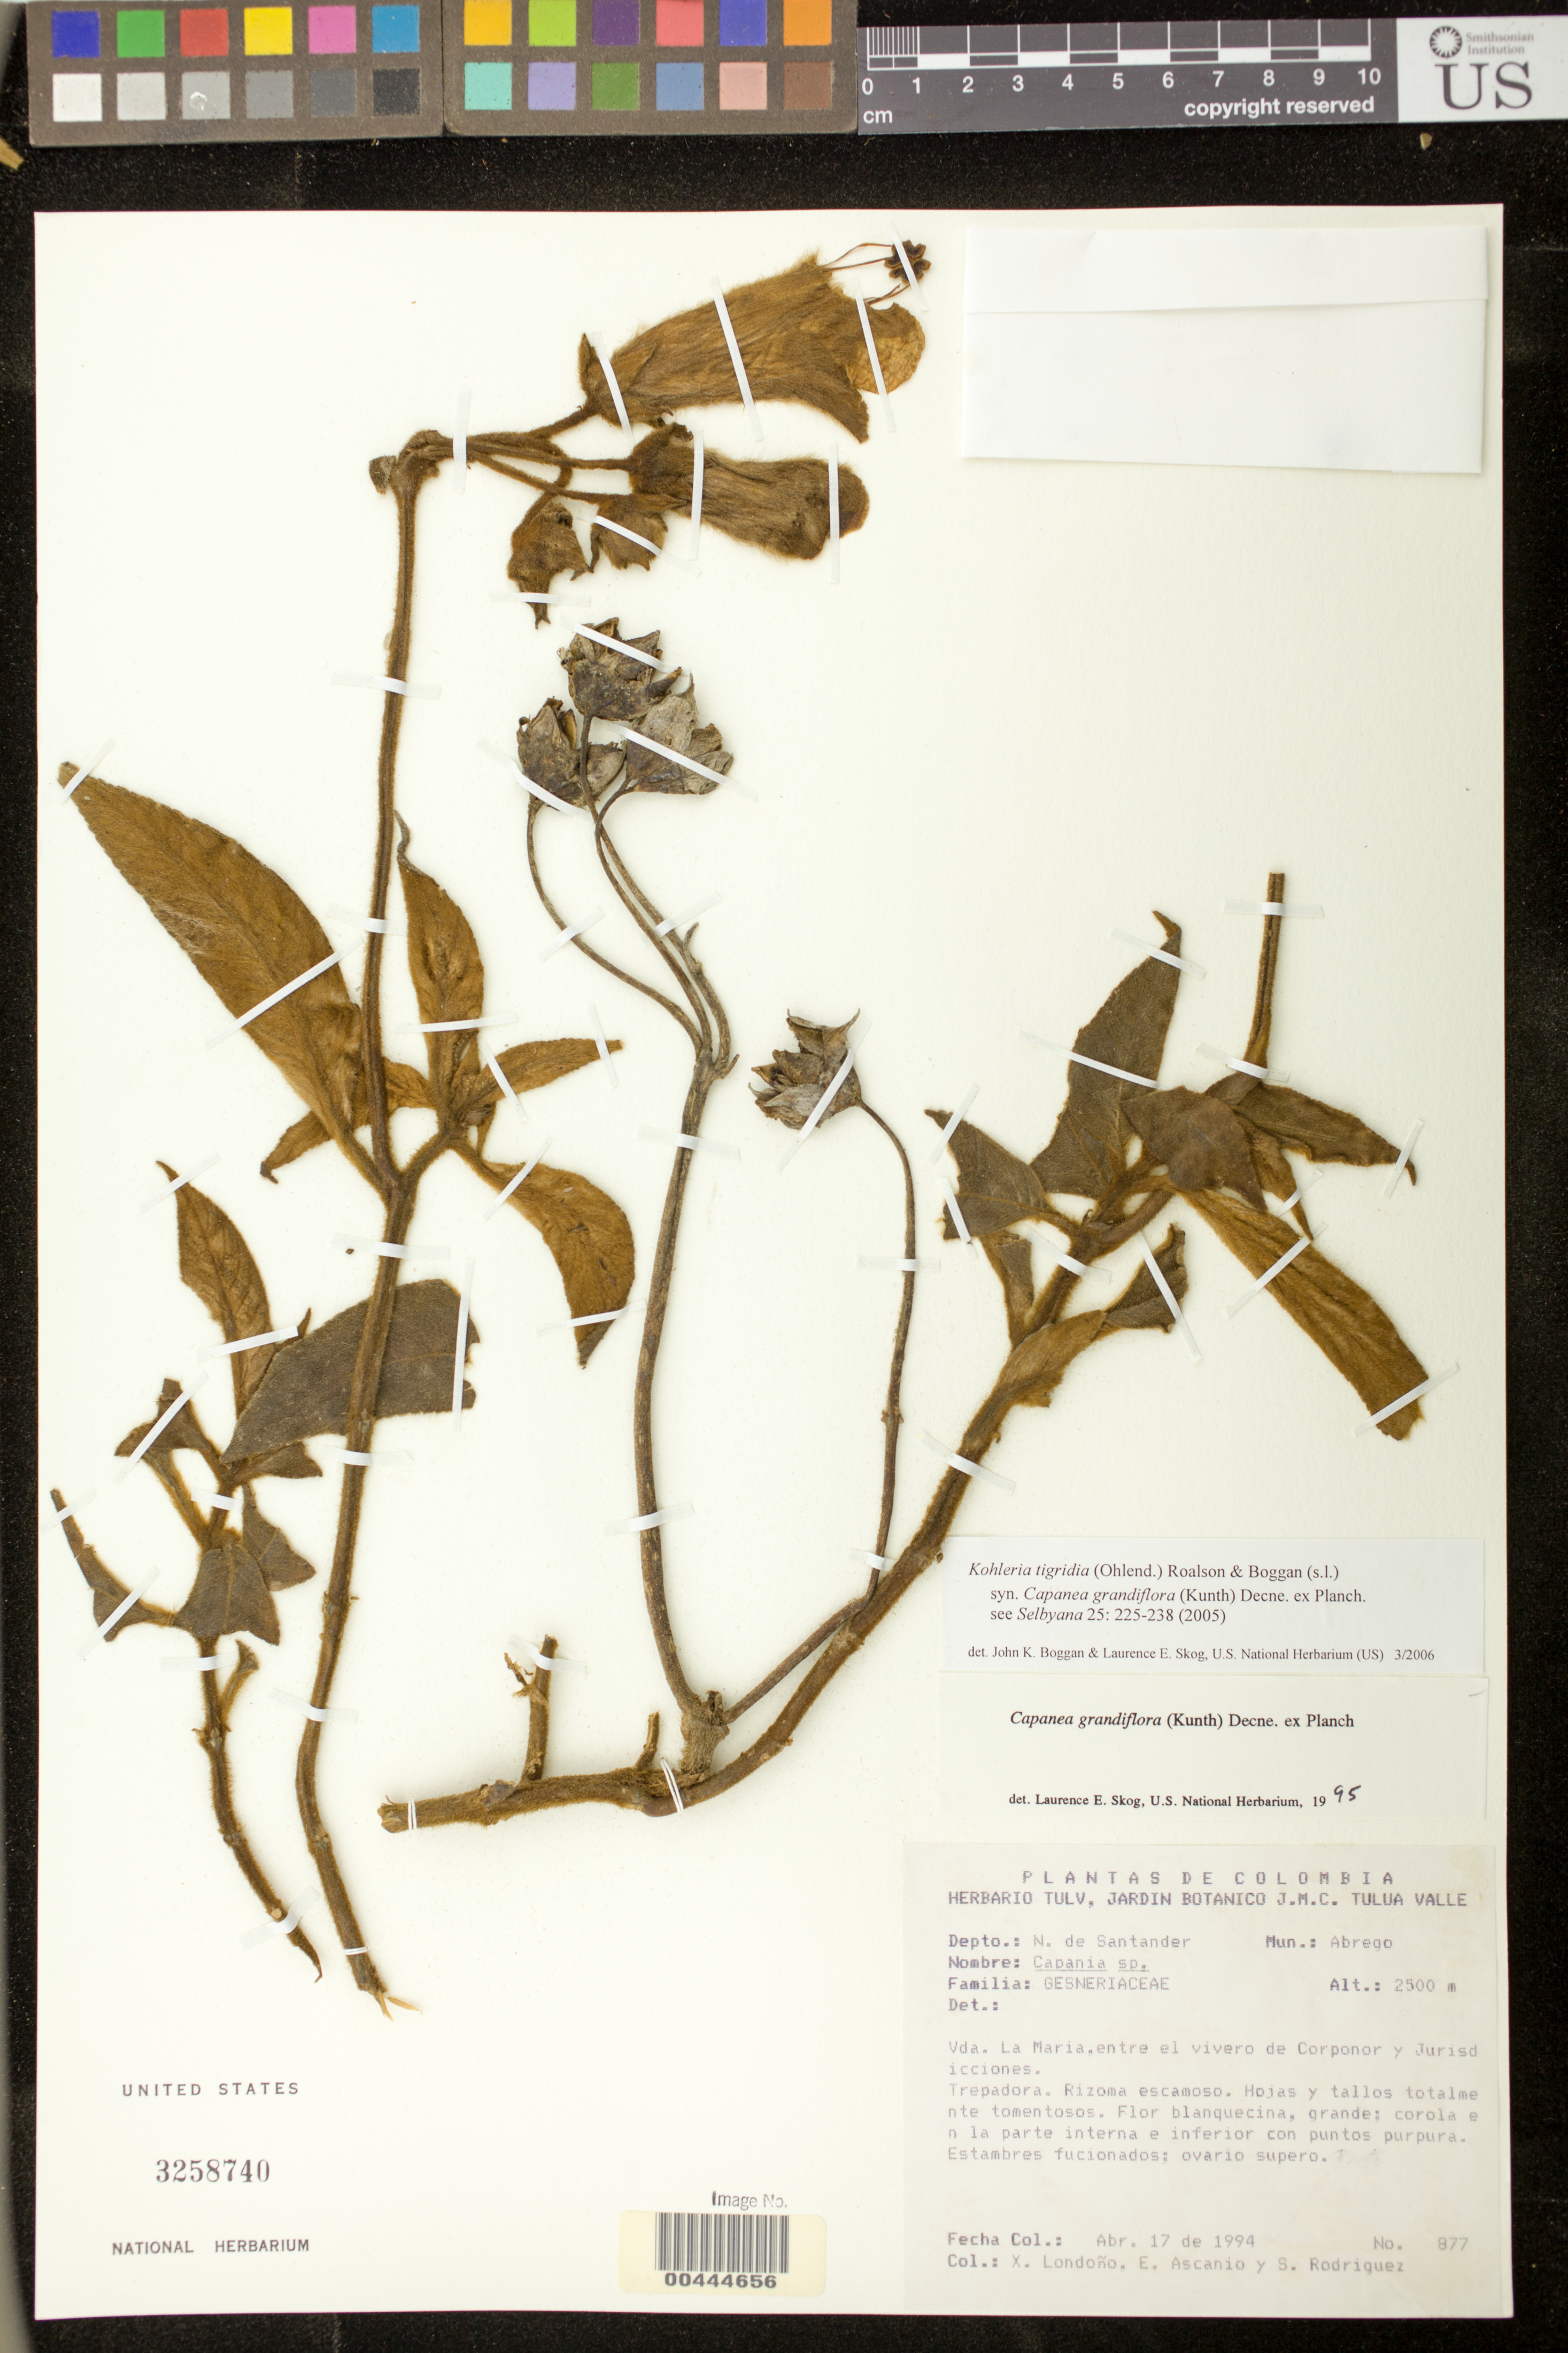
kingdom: Plantae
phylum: Tracheophyta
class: Magnoliopsida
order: Lamiales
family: Gesneriaceae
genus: Kohleria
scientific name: Kohleria tigridia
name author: (Ohlend.) Roalson & Boggan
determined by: Boggan, J. K.; Skog, L. E.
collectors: X. Londoño, E. Ascanio & S. Rodriguez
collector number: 877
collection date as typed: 17 Apr 1994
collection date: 1994-04-17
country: Colombia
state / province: Norte de santander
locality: Abrego mun., Vda. la Maria, between el Vivero de Corponor and jurisdicciones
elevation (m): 2500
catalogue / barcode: US 3258740